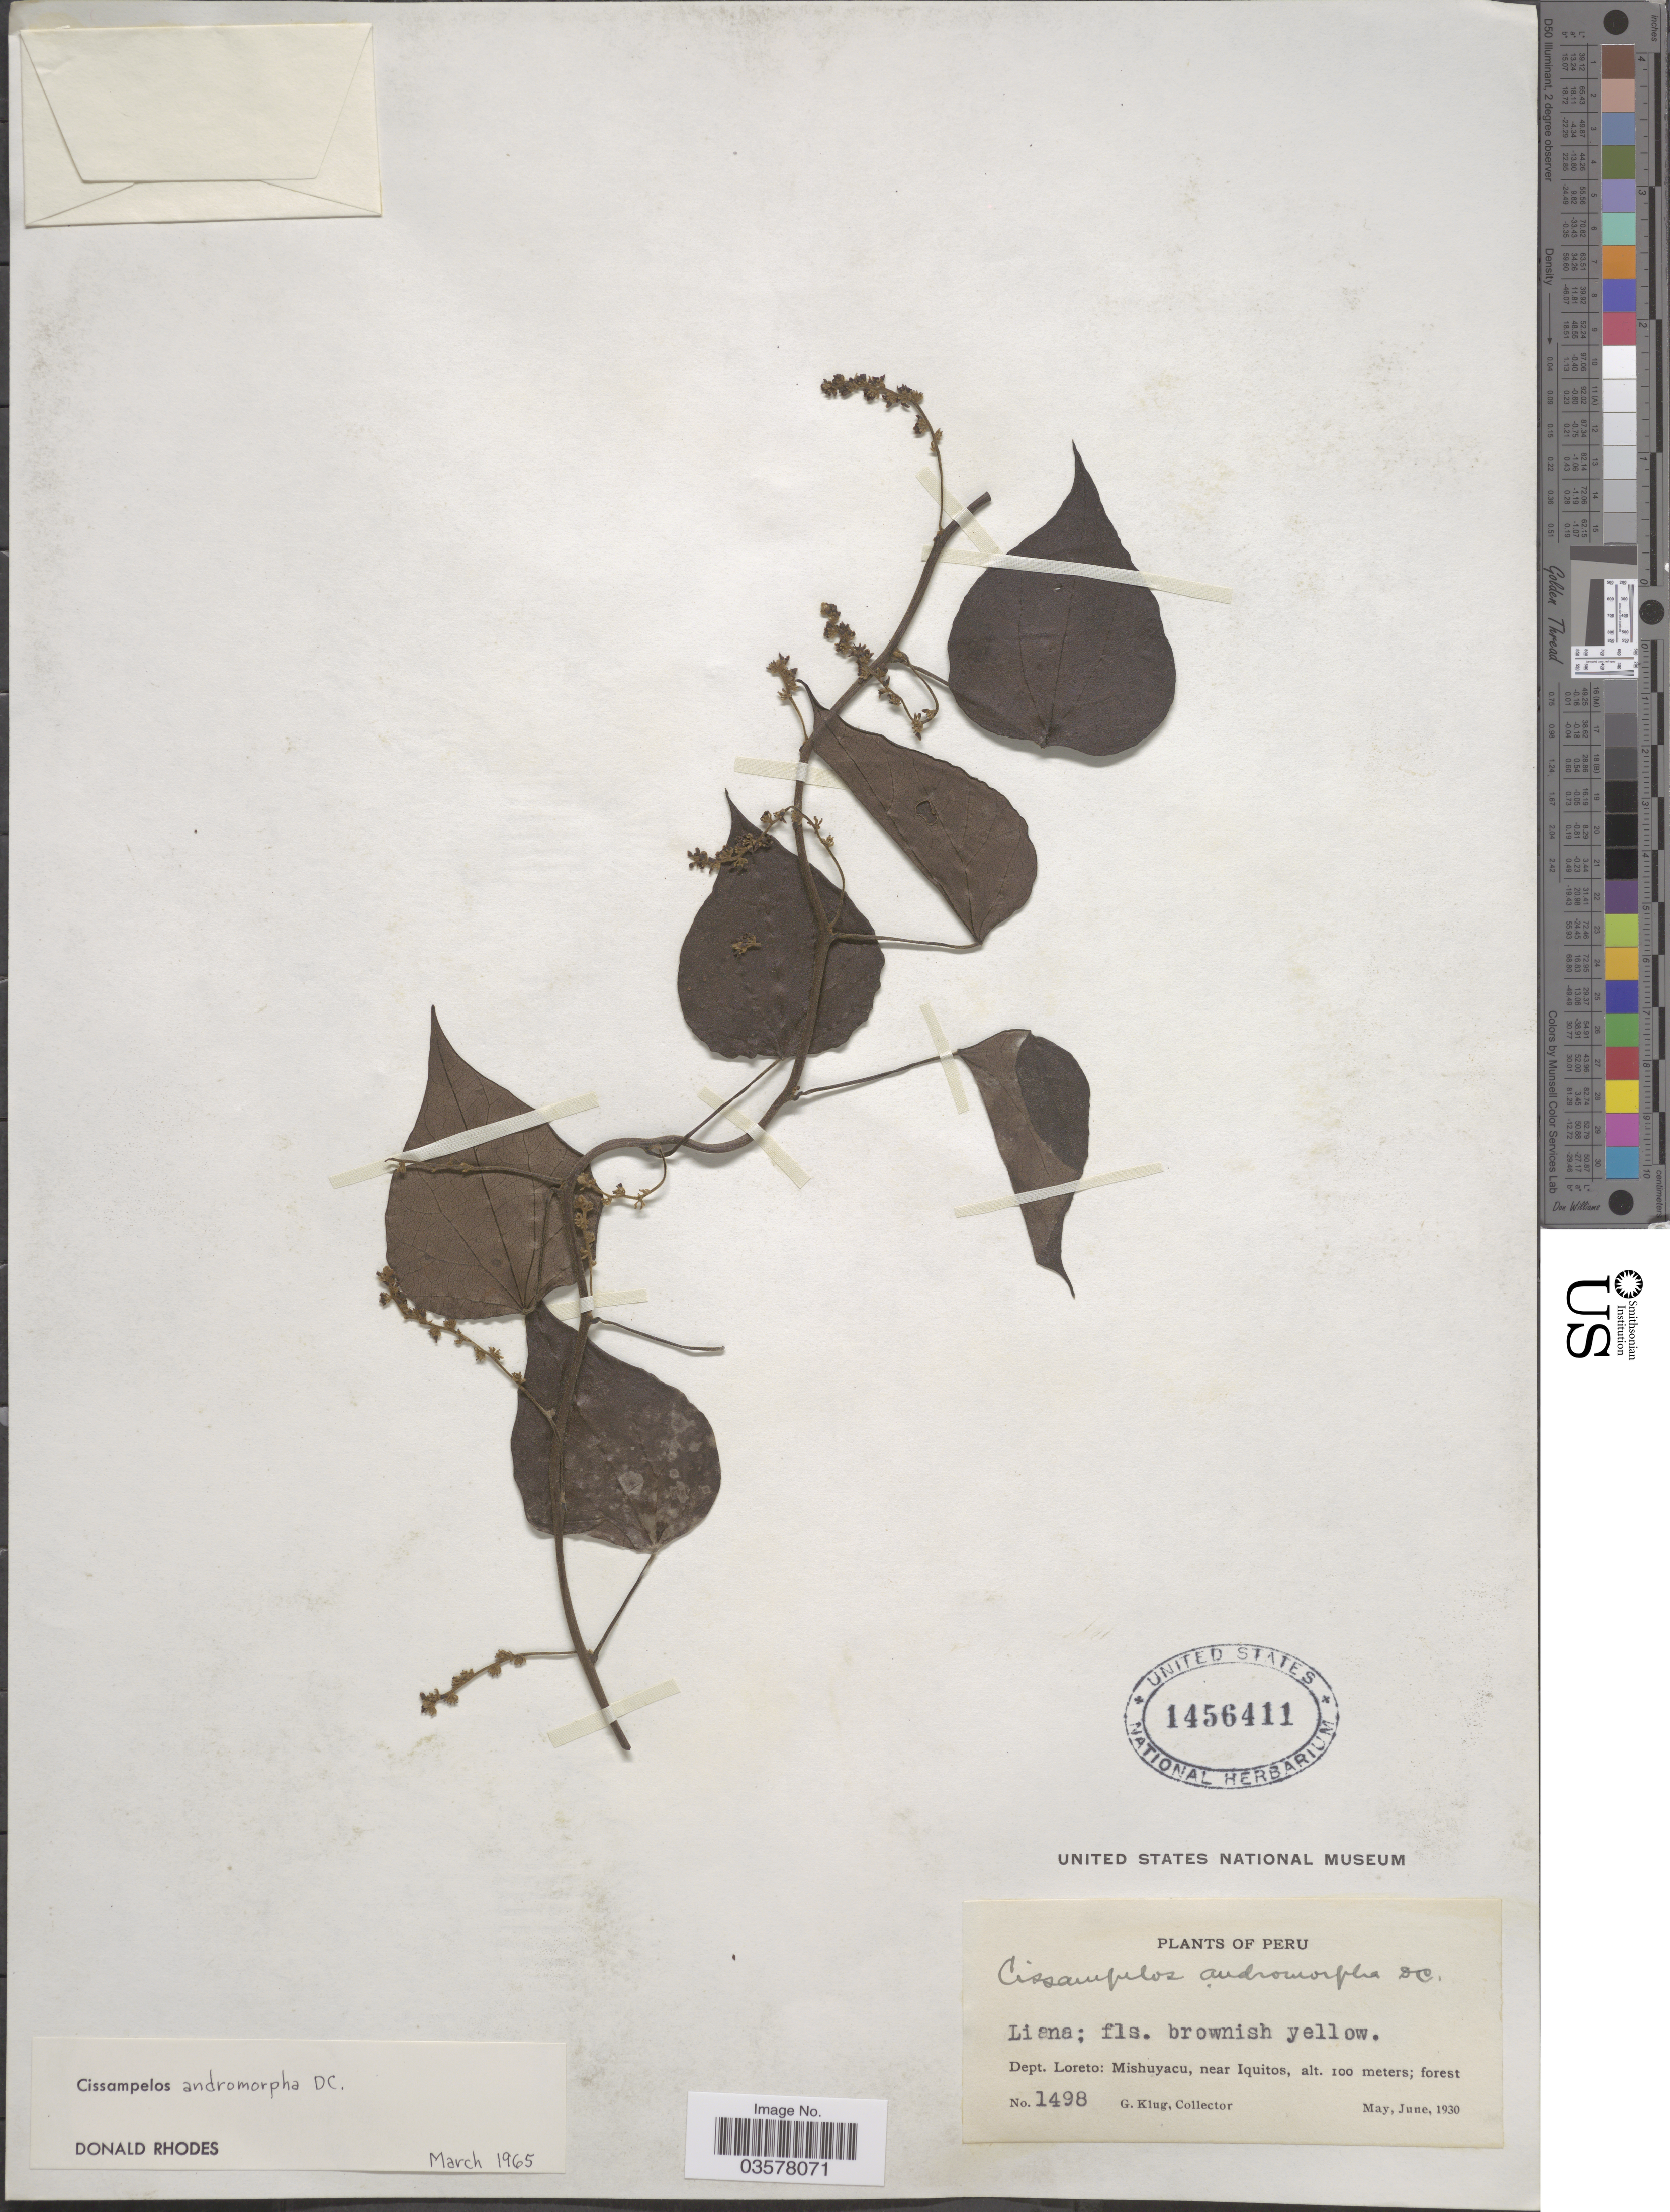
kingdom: Plantae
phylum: Tracheophyta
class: Magnoliopsida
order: Ranunculales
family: Menispermaceae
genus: Cissampelos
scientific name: Cissampelos andromorpha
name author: DC.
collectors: G. Klug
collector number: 1498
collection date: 1930-05/1930-06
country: Peru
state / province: Loreto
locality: Dept. Loreto: Mishuyacu, near Iquitos.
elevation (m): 100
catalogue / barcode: US 1456411